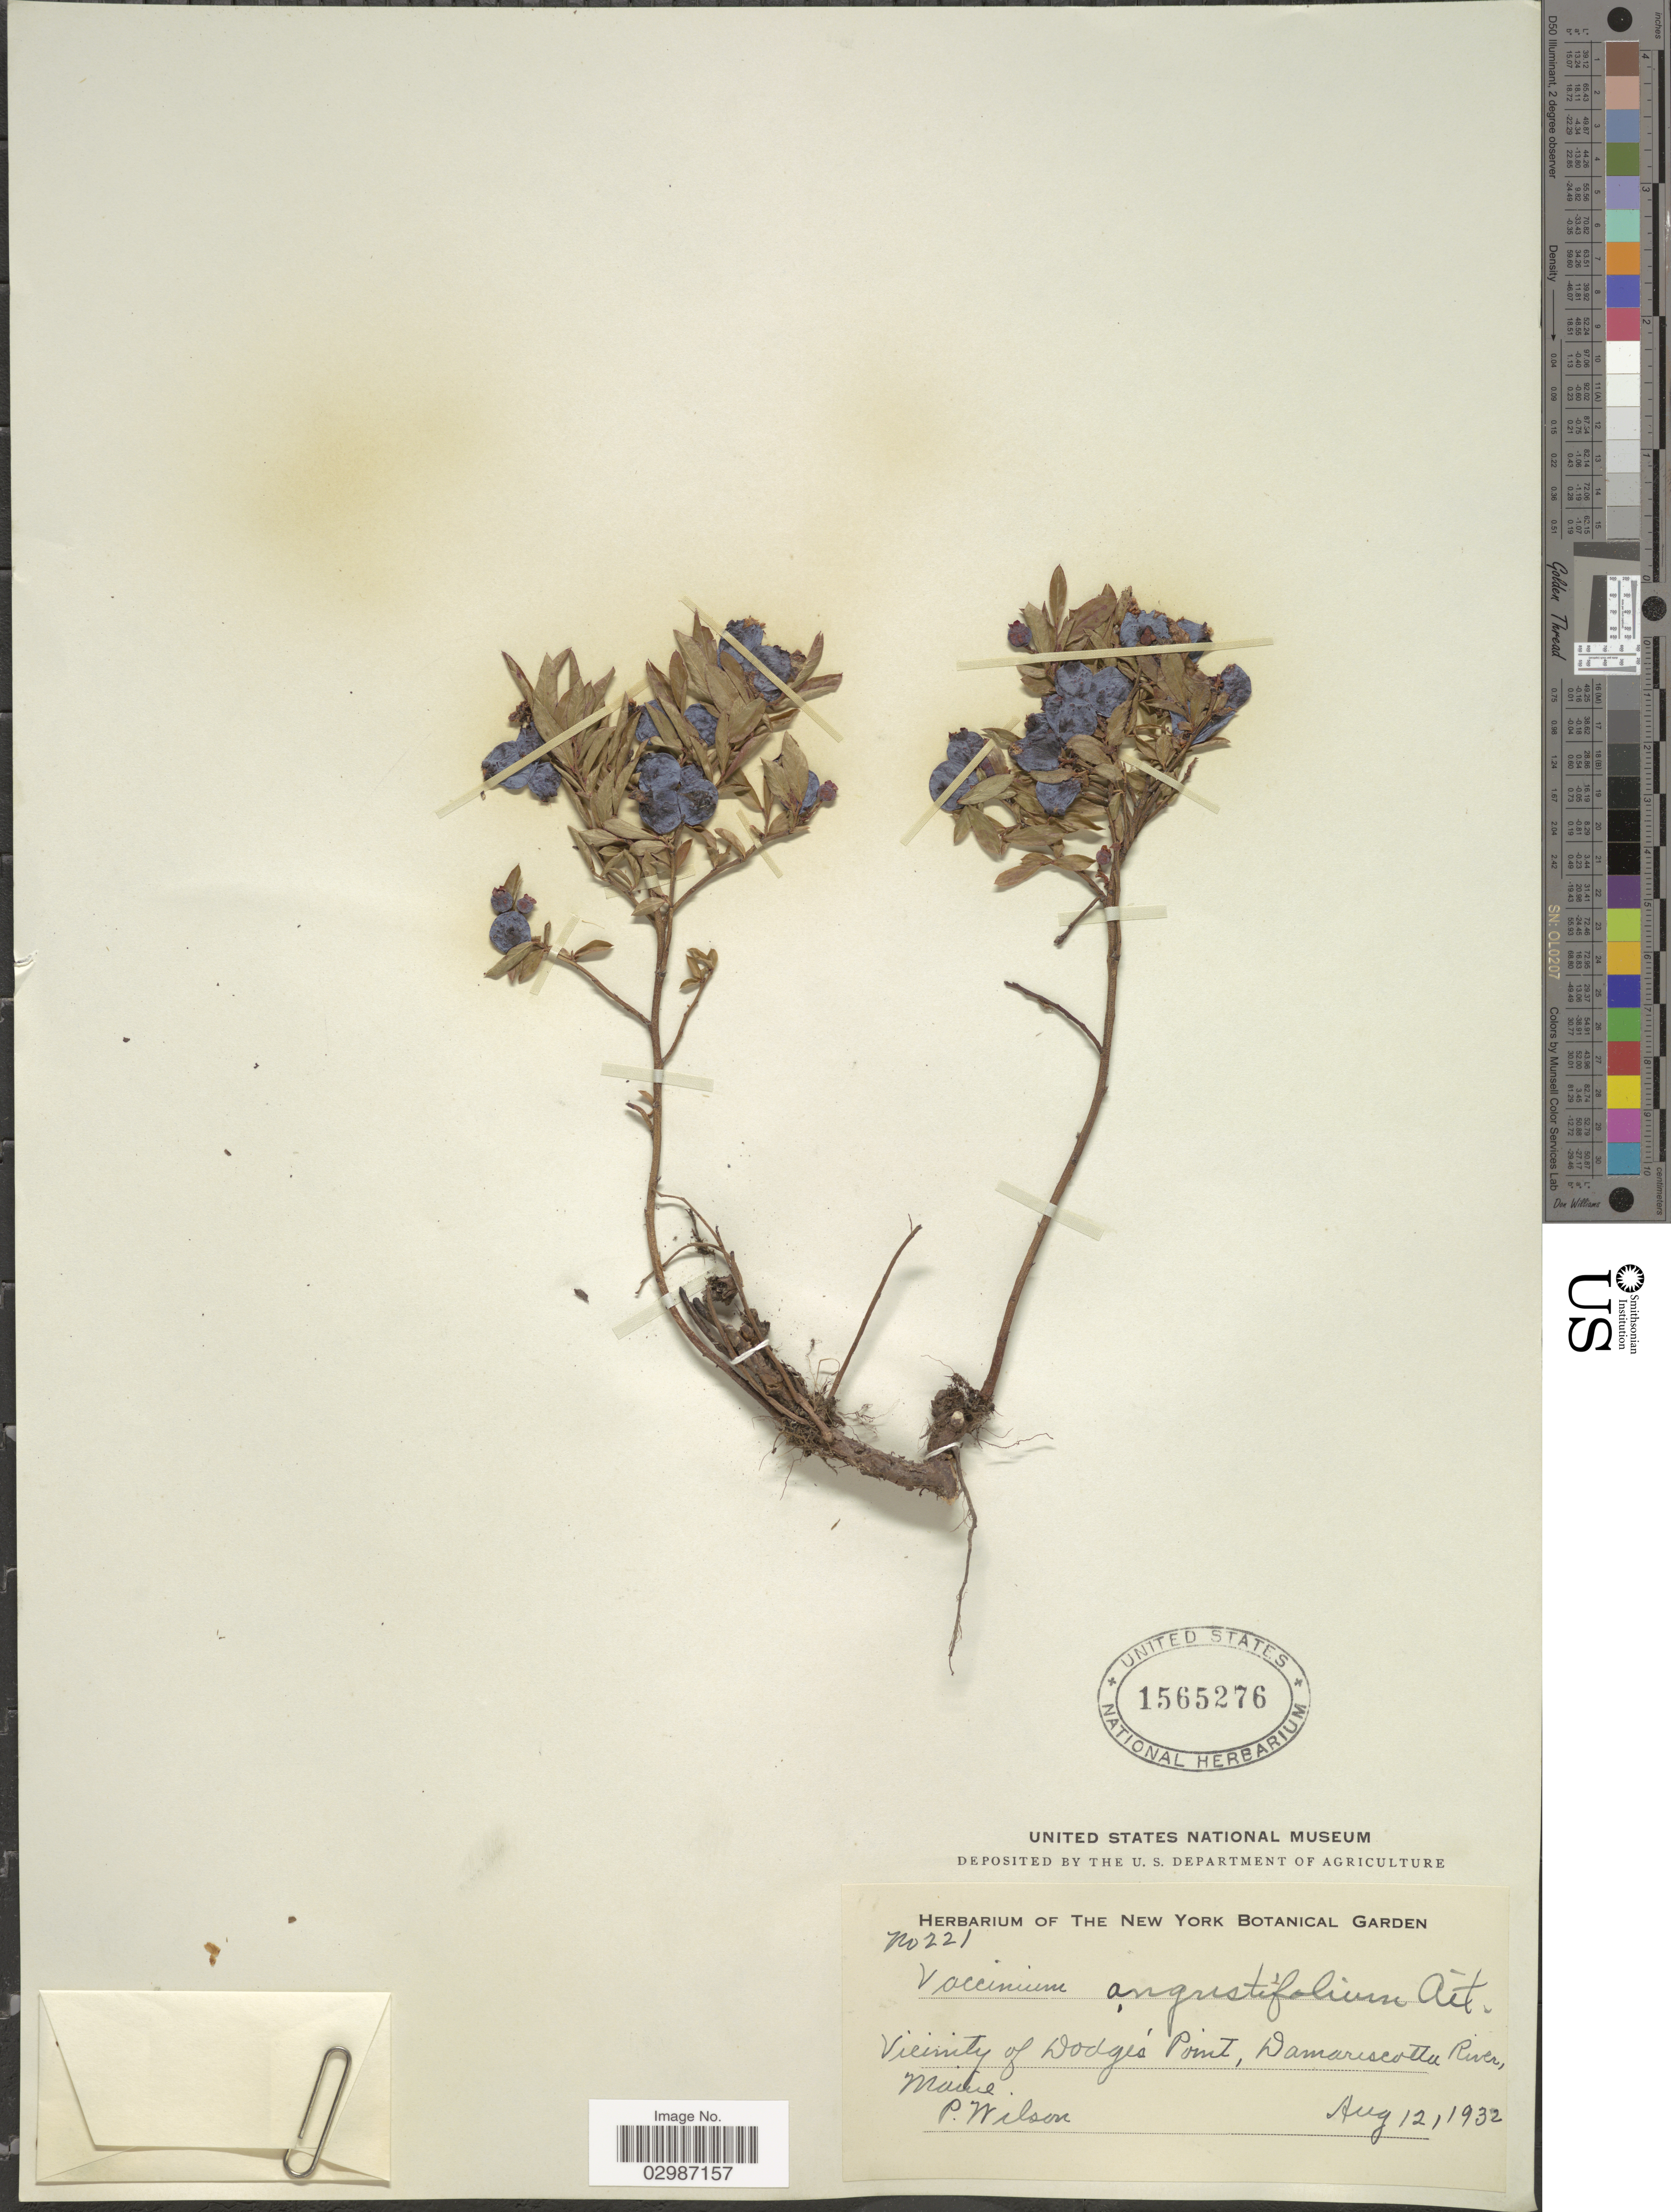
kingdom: Plantae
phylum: Tracheophyta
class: Magnoliopsida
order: Ericales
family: Ericaceae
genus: Vaccinium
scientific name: Vaccinium angustifolium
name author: Aiton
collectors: P. Wilson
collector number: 221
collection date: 1932-08-12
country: United States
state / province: Maine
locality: Vicinity of Dodge's Point, Damariscotta River.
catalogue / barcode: US 1565276